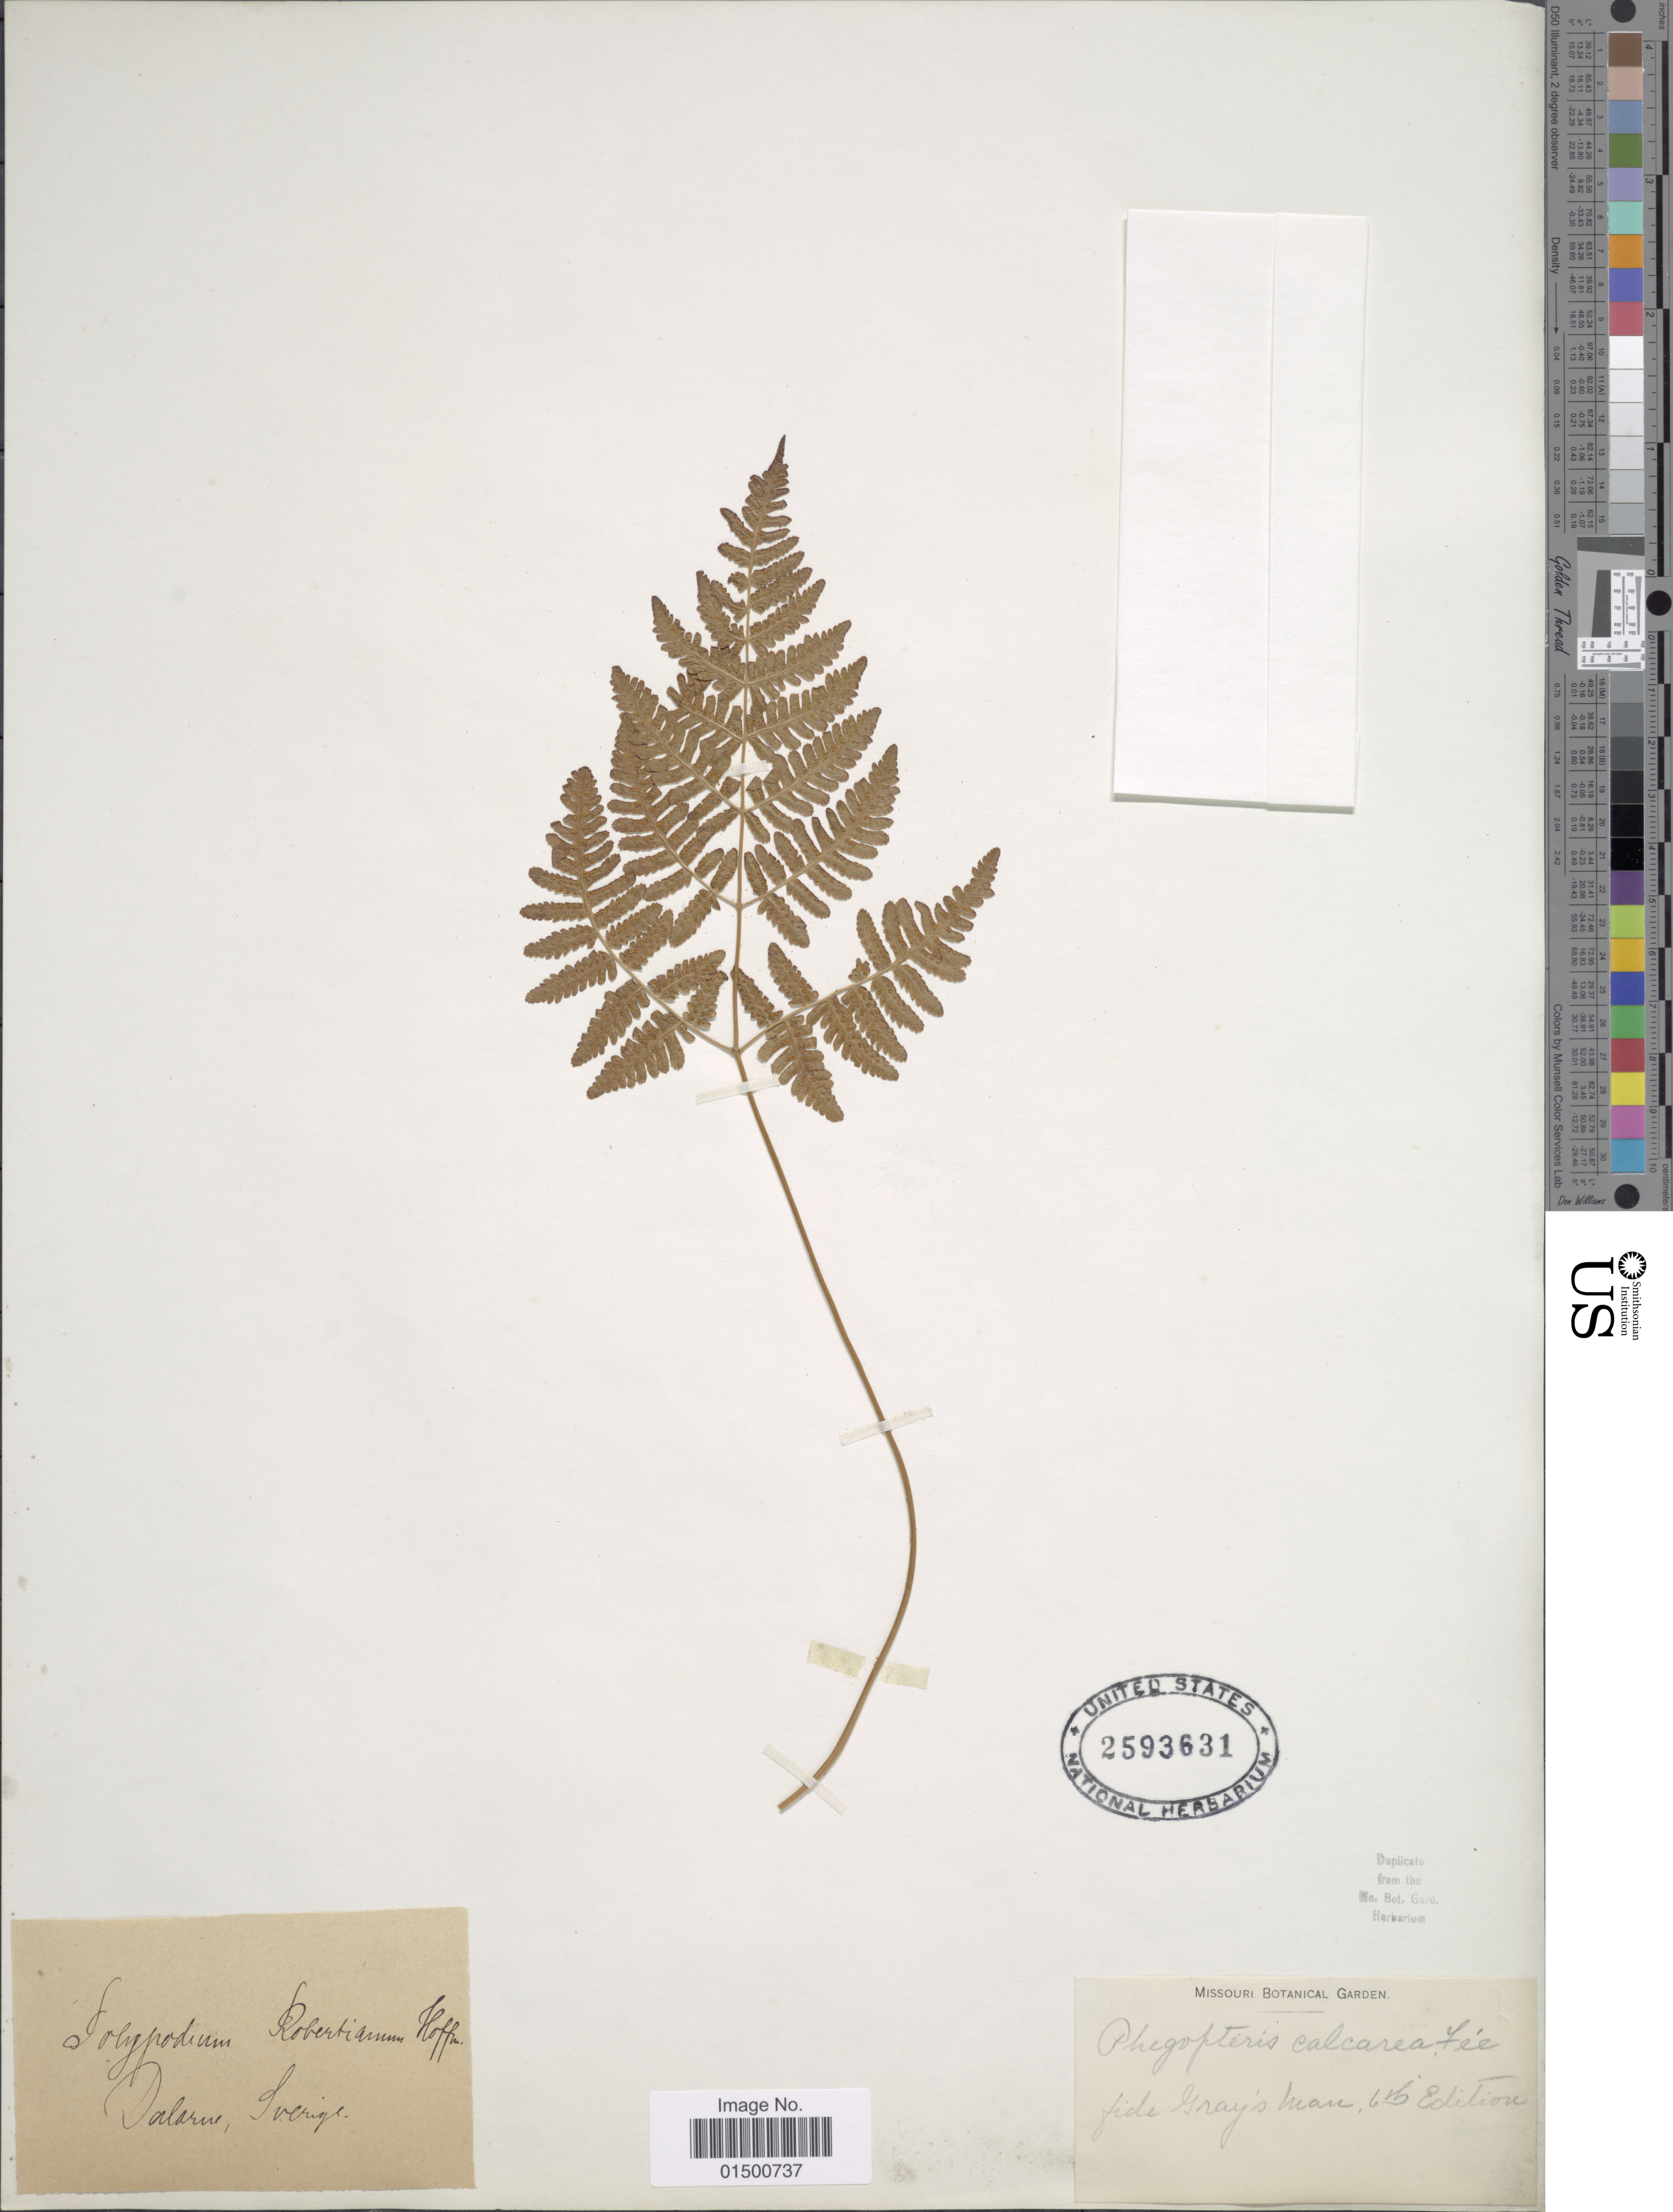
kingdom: Plantae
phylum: Tracheophyta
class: Polypodiopsida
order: Polypodiales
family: Cystopteridaceae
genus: Gymnocarpium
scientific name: Gymnocarpium robertianum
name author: (Hoffm.) Newman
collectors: Missouri Botanical Garden (MO)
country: Sweden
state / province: Dalarna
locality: Dalarne, Sverige.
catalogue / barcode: US 2593631